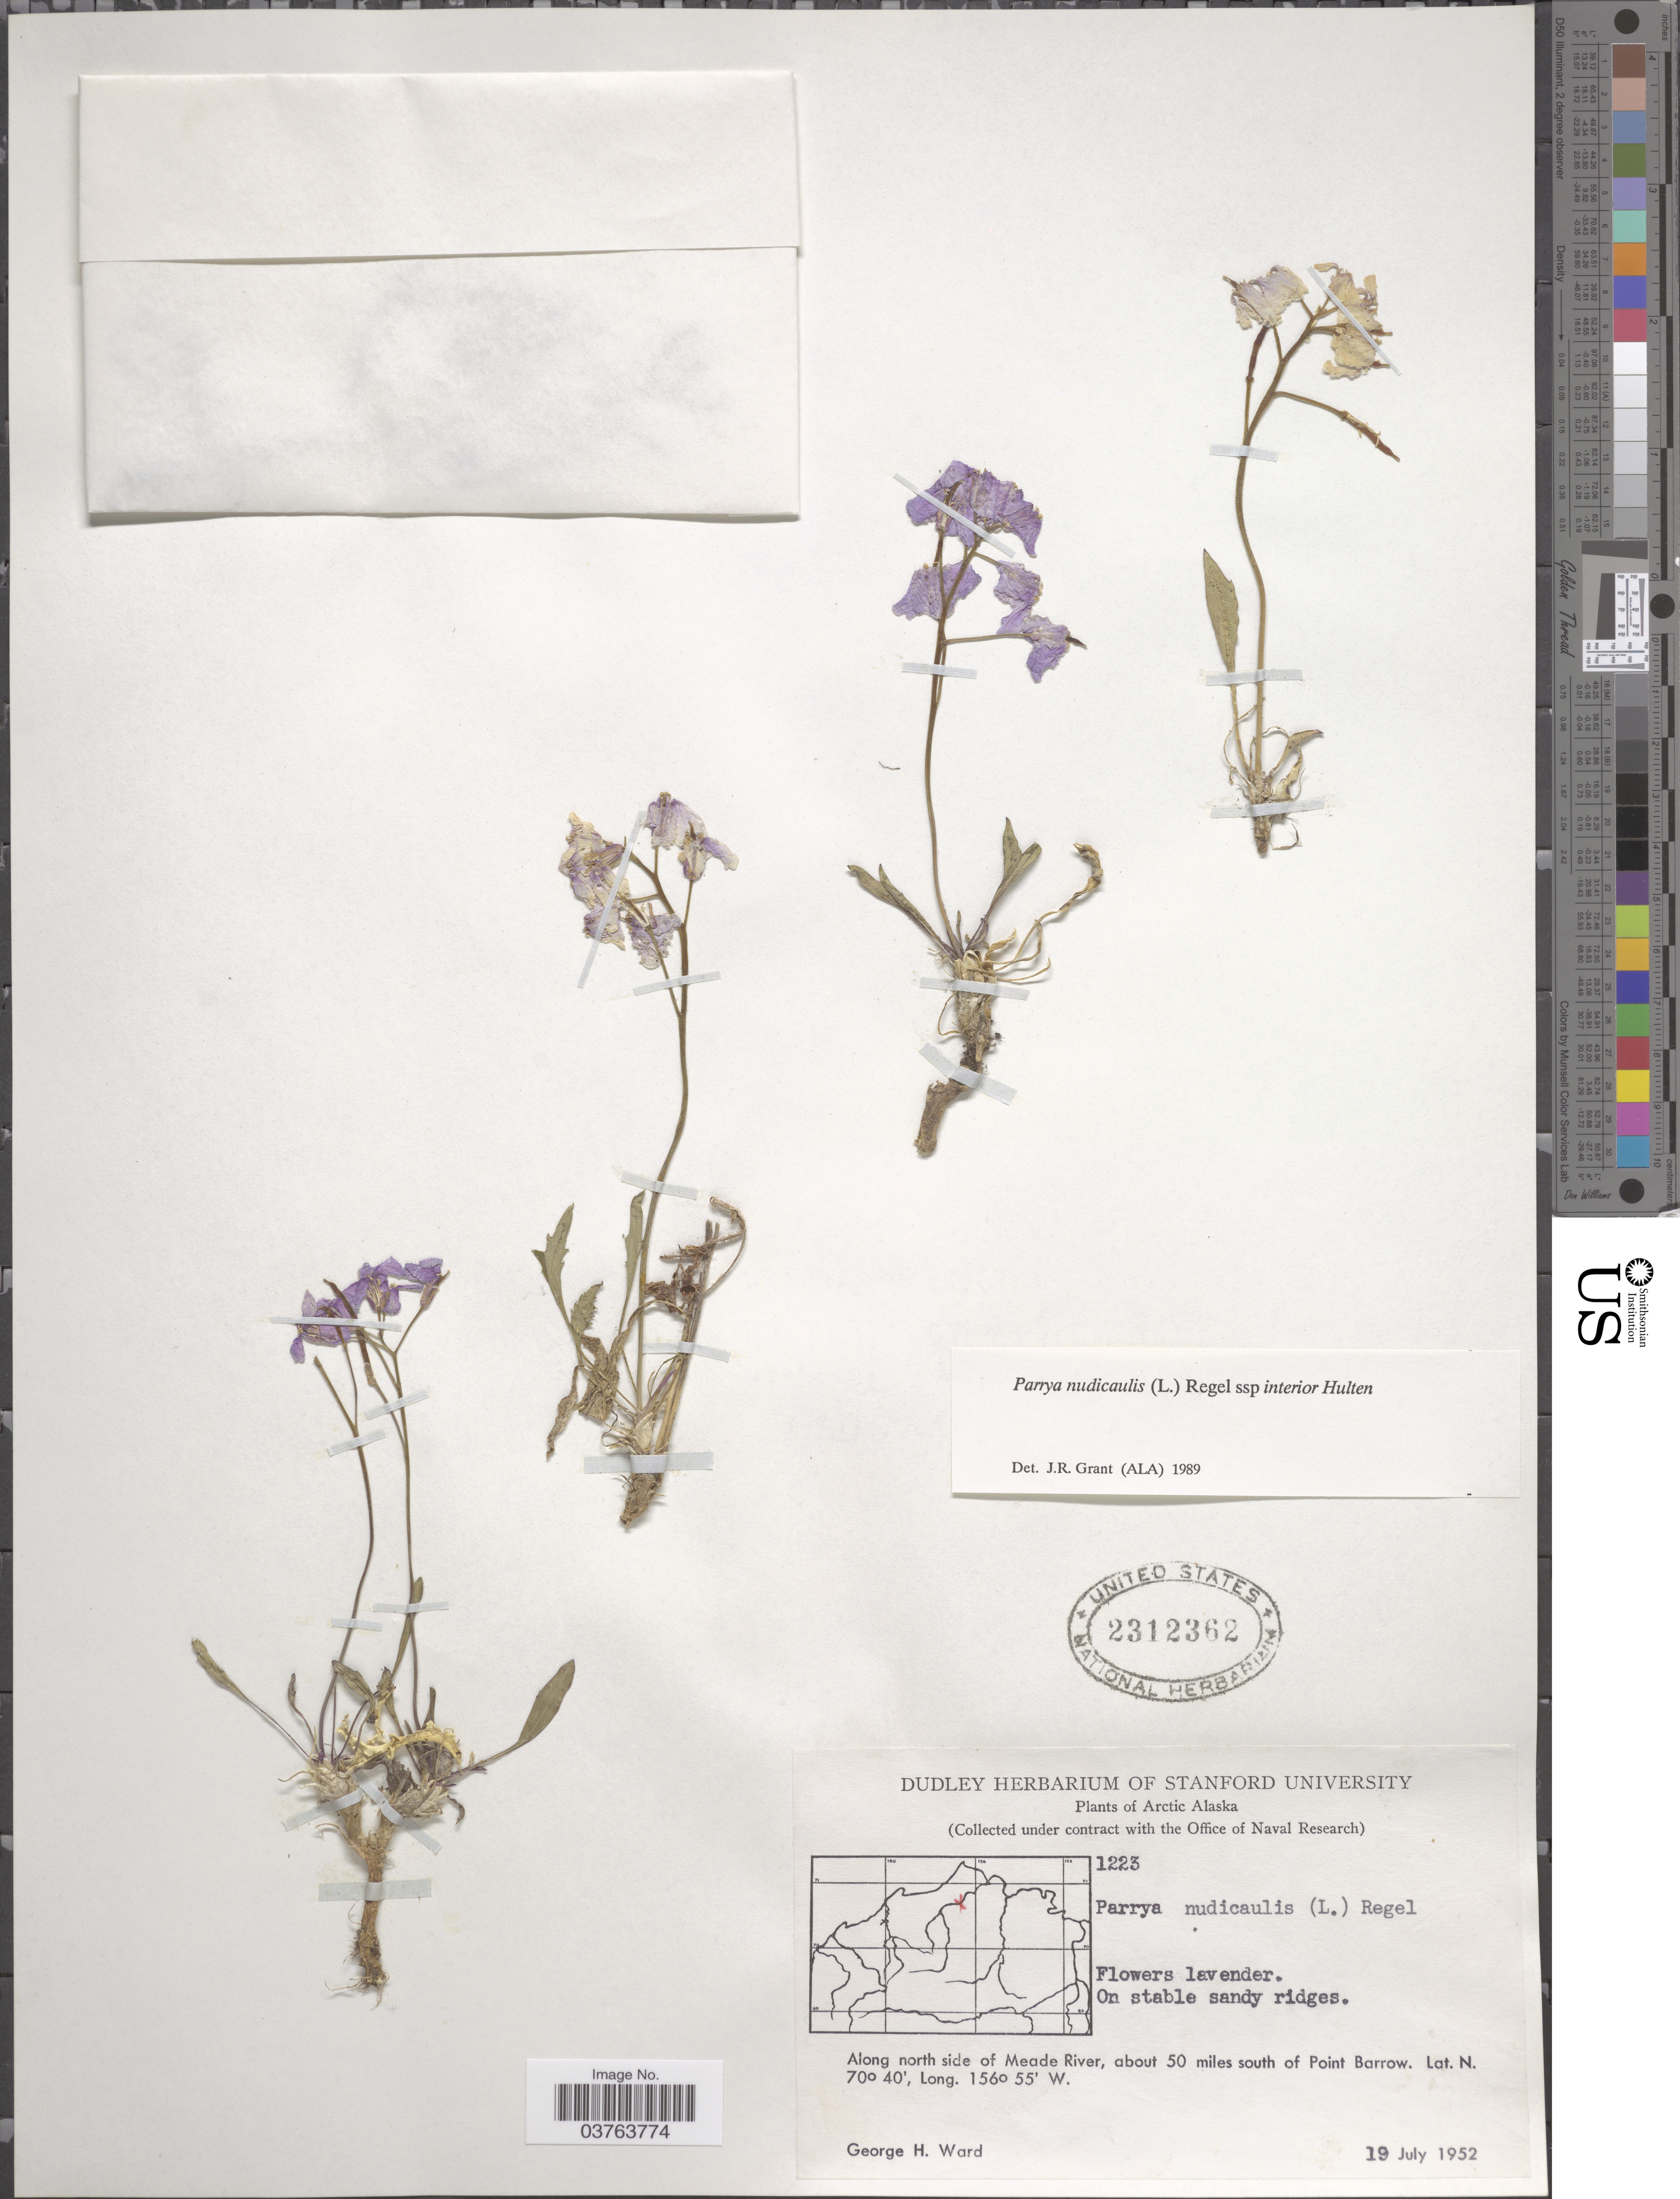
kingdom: Plantae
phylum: Tracheophyta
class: Magnoliopsida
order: Brassicales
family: Brassicaceae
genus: Parrya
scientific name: Parrya nudicaulis subsp. interior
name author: Hultén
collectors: G. H. Ward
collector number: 1223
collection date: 1952-07-19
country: United States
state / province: Alaska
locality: Arctic Alaska. Along north side of Meade River, about 50 miles south of Point Barrow.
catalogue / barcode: US 2312362